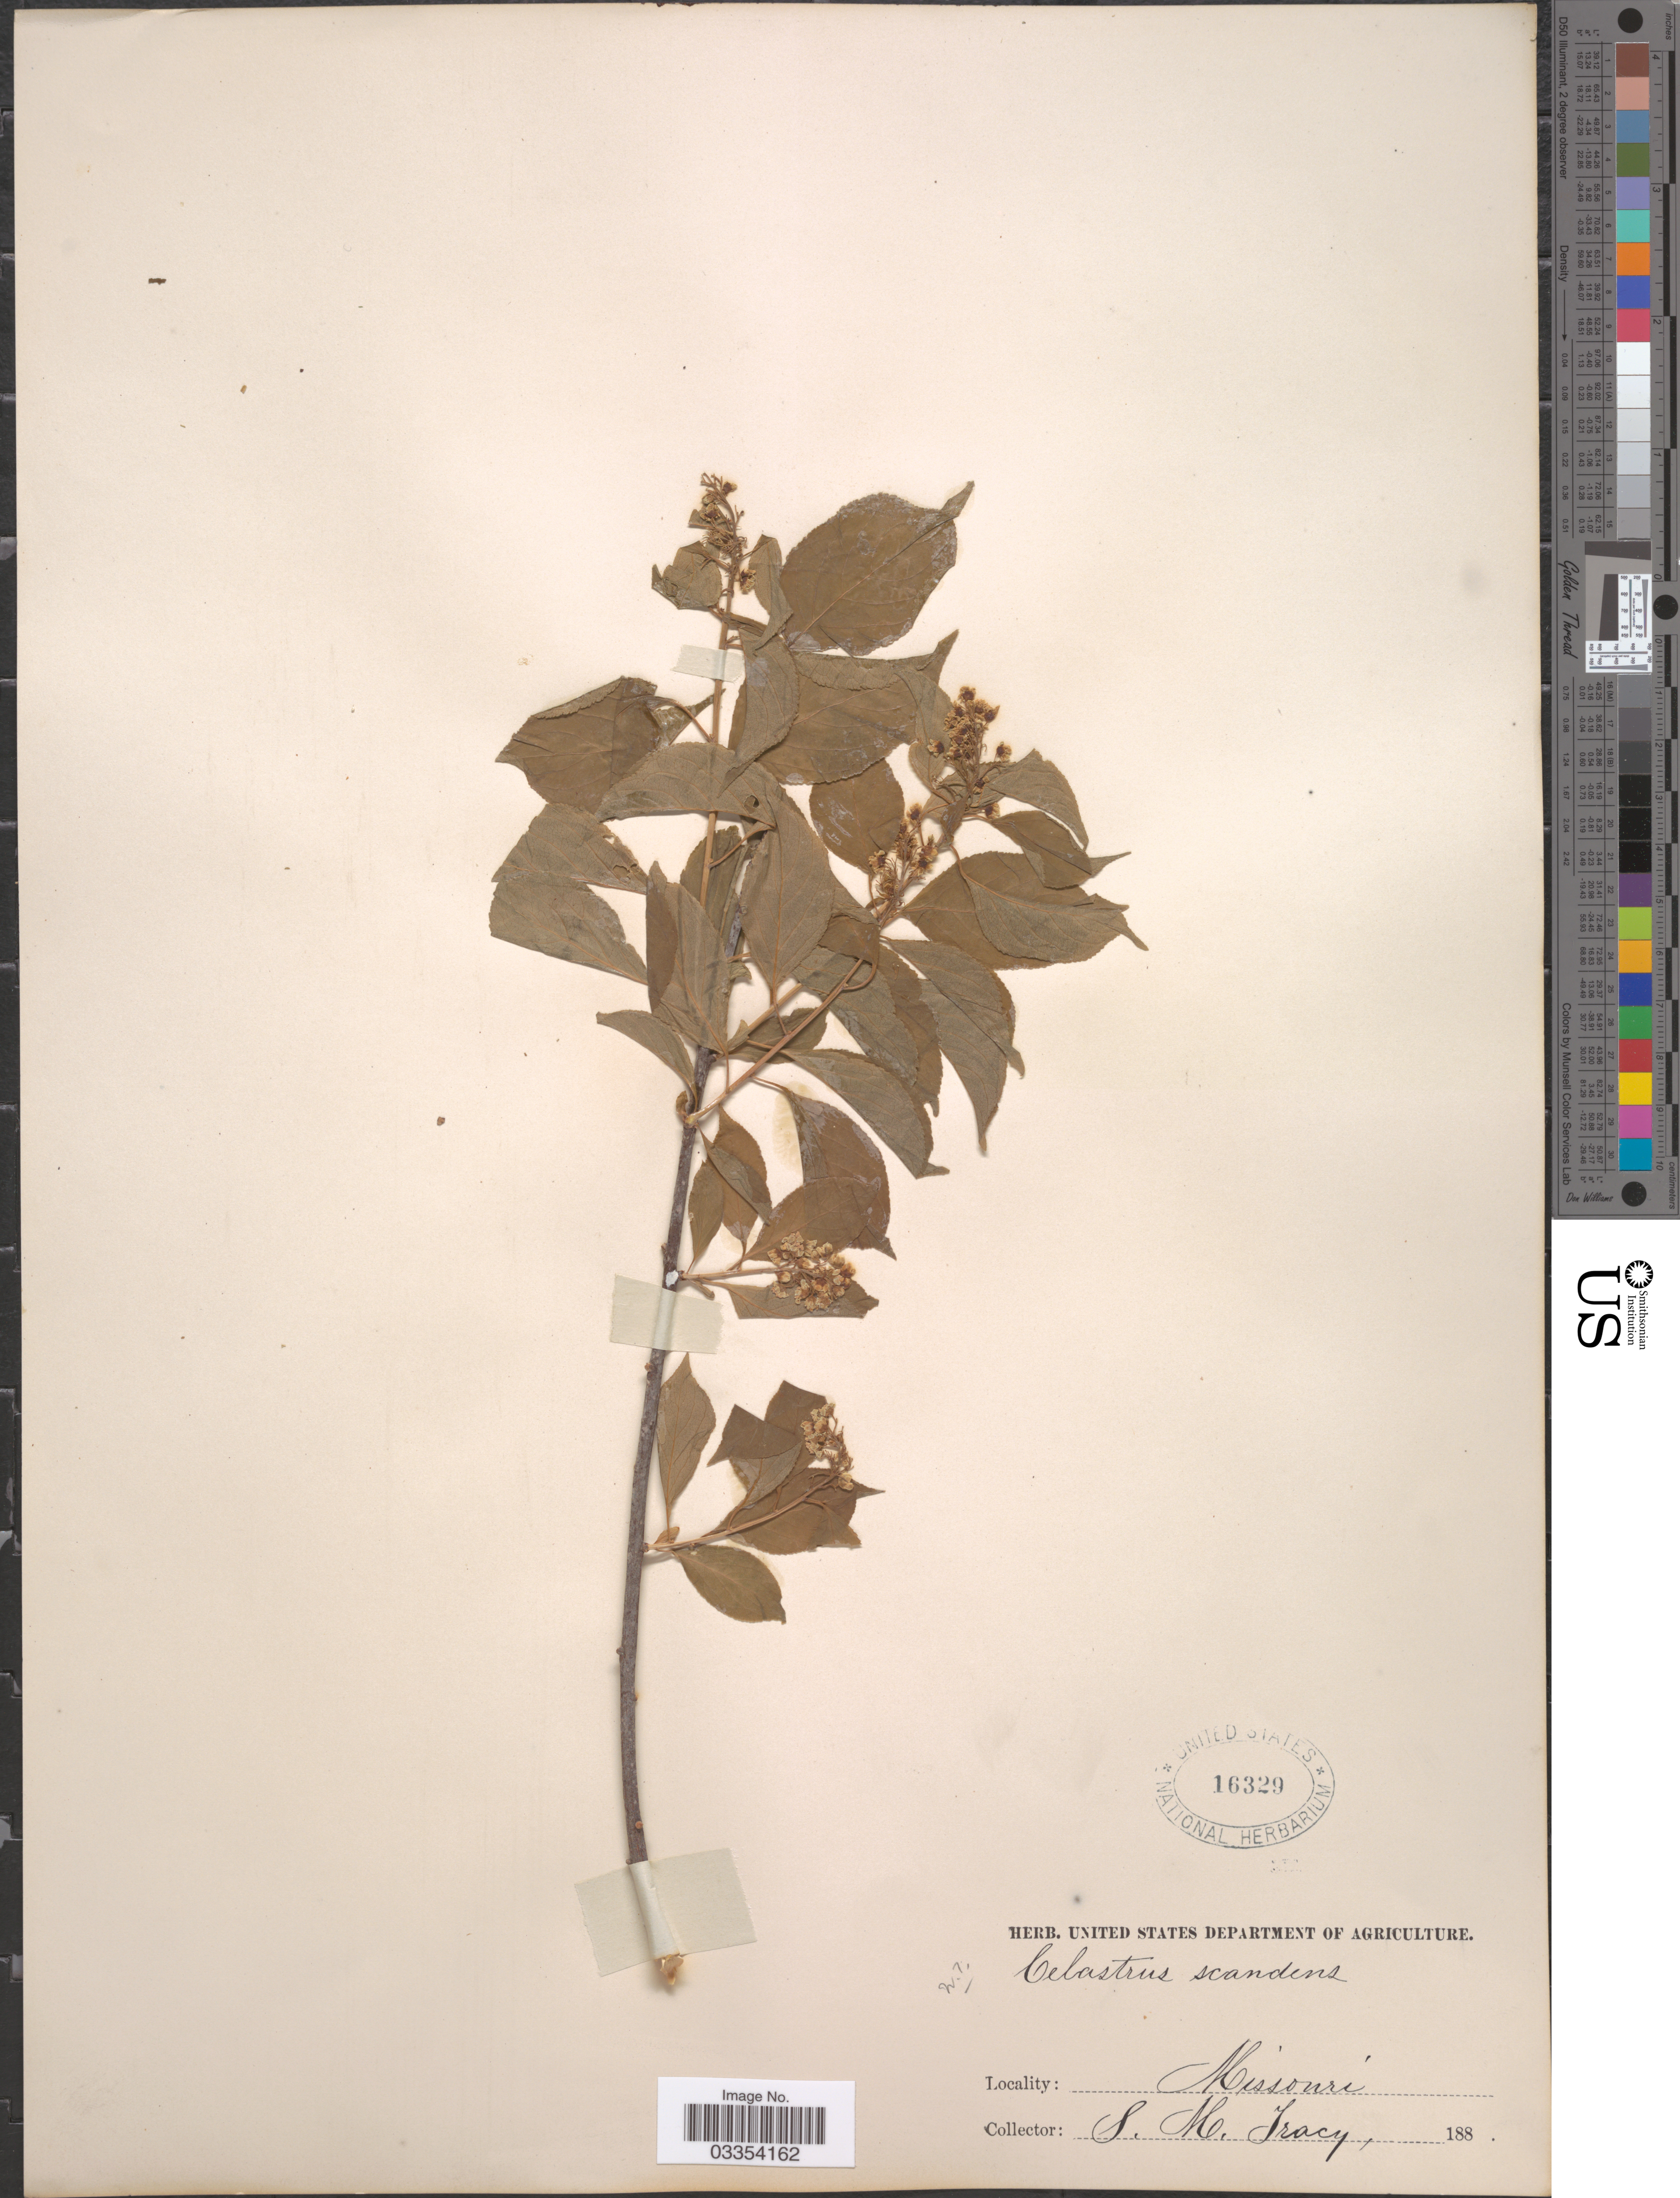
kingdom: Plantae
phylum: Tracheophyta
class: Magnoliopsida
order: Celastrales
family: Celastraceae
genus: Celastrus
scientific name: Celastrus scandens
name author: L.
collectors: S. M. Tracy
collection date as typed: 188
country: United States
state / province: Missouri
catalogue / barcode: US 16329